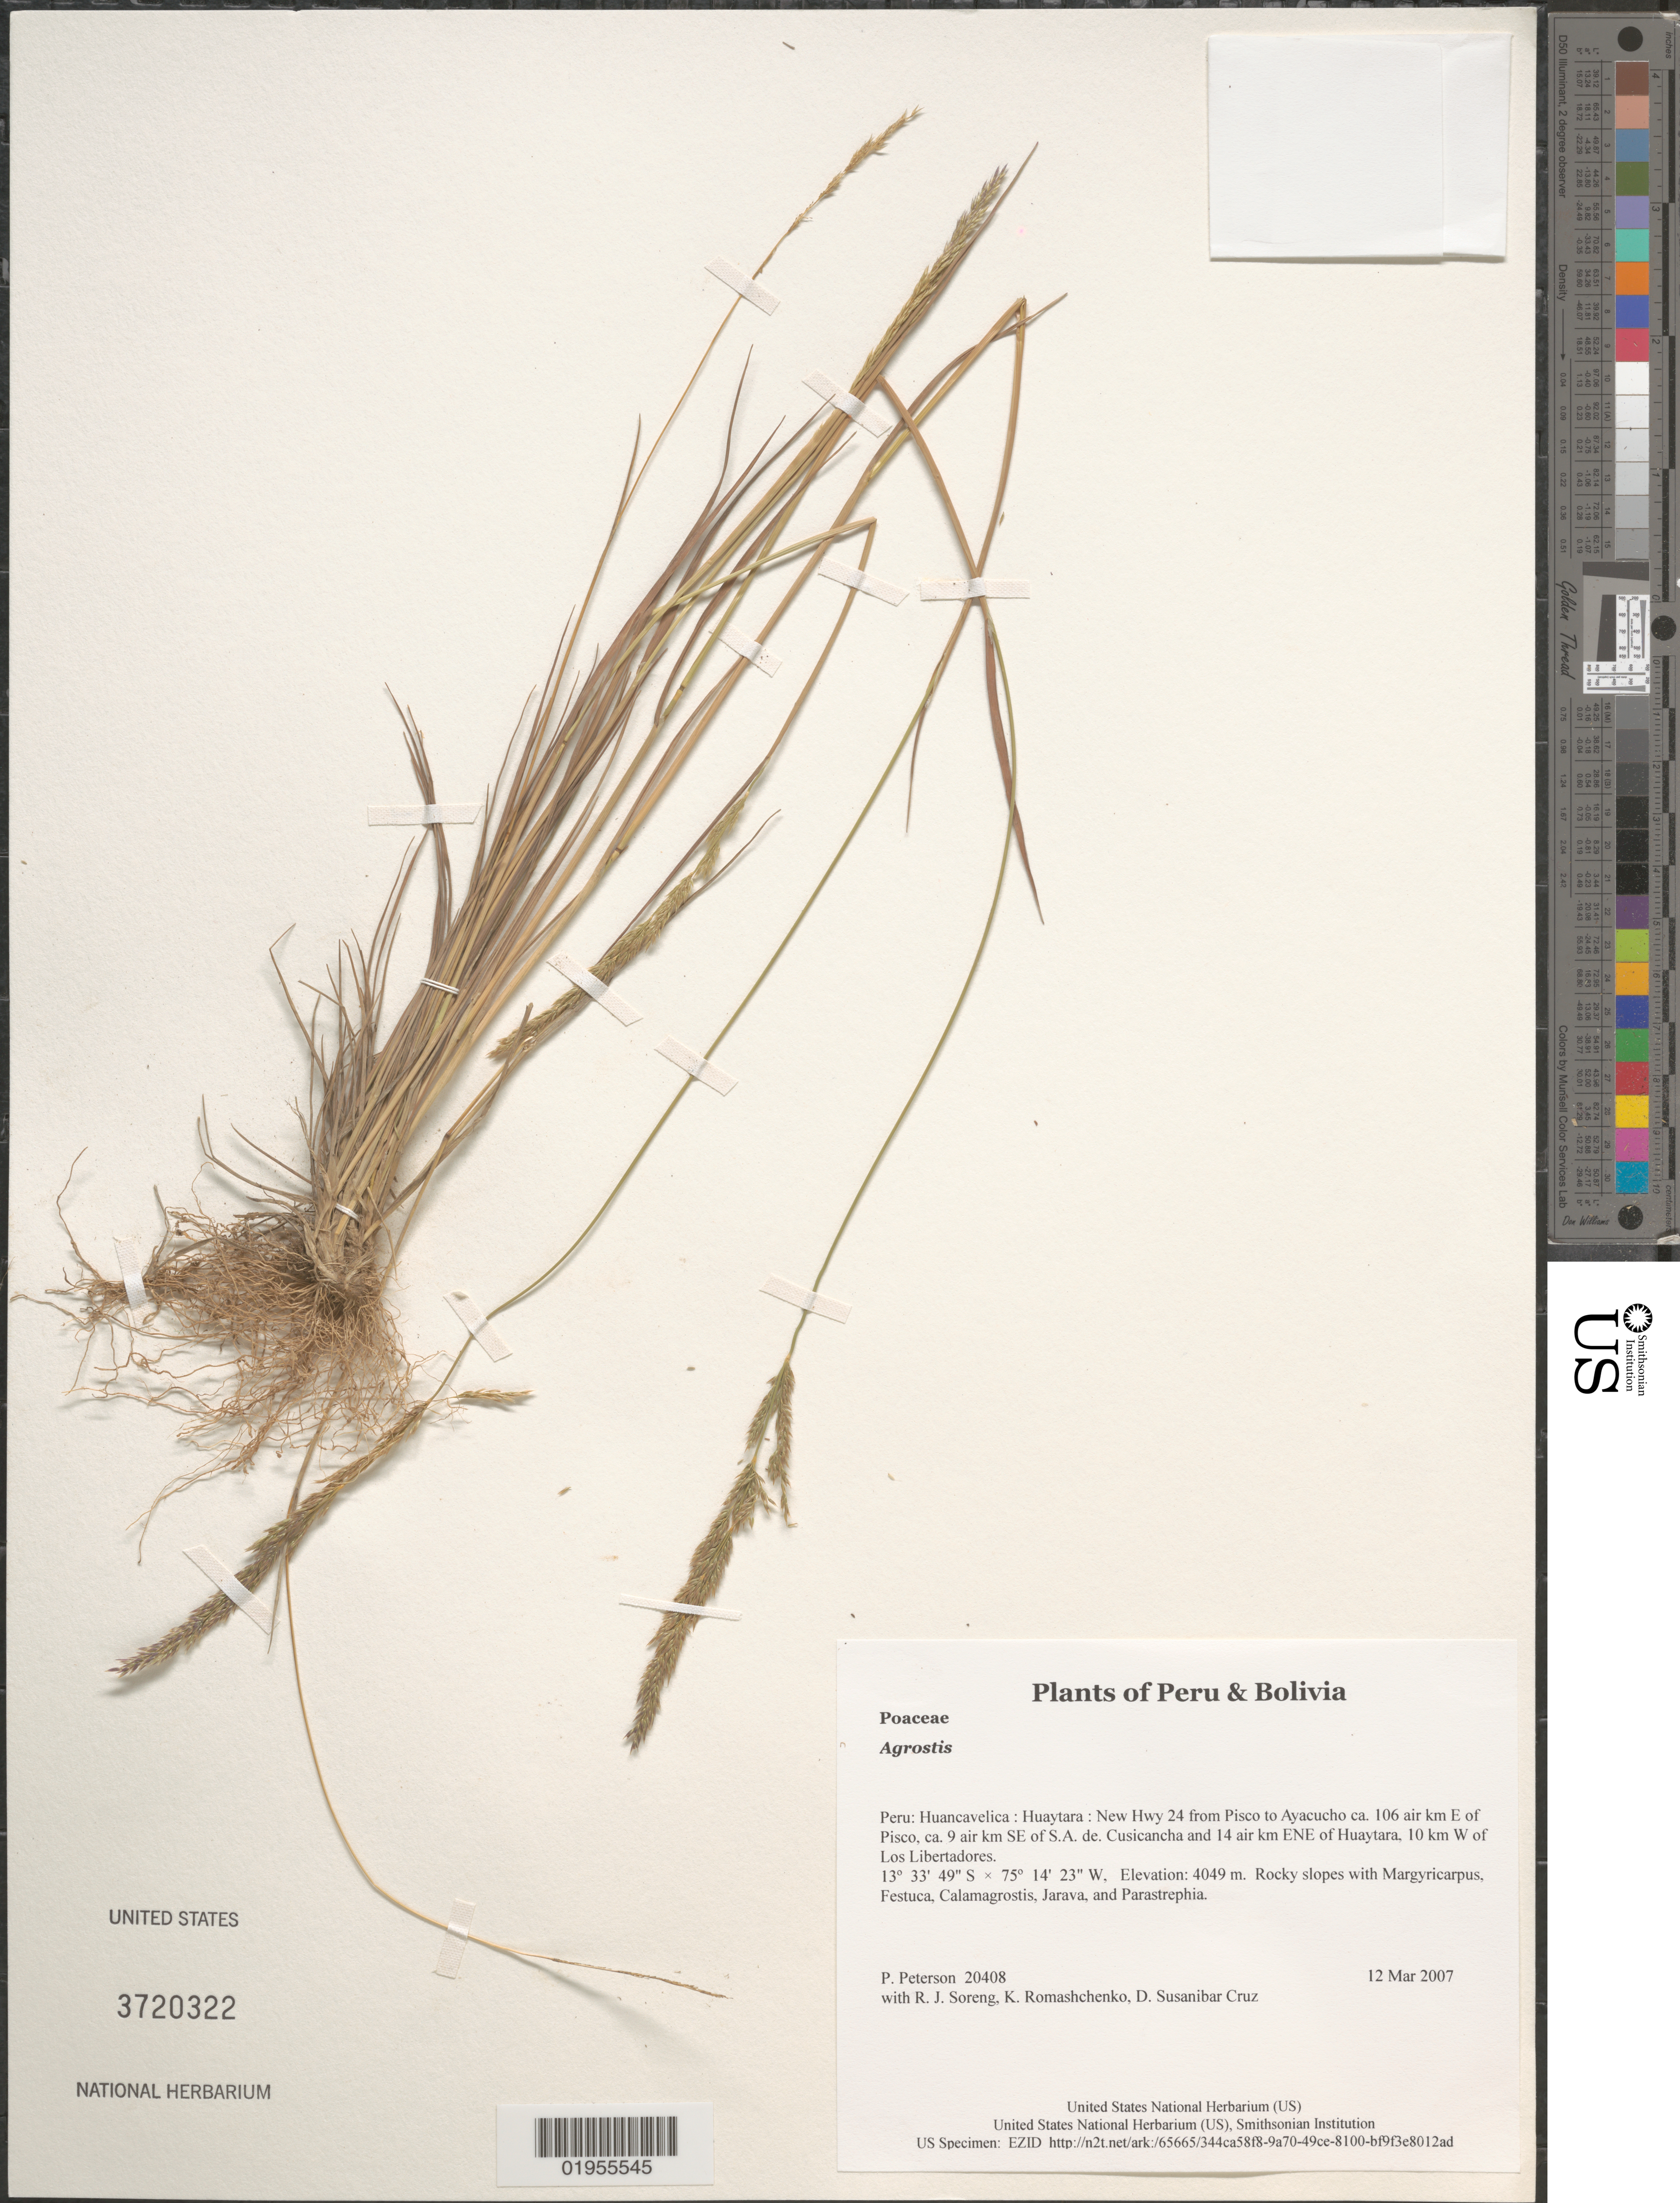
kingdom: Plantae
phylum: Tracheophyta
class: Liliopsida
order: Poales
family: Poaceae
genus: Agrostis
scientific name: Agrostis sp.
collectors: P. M. Peterson, R. J. Soreng, K. Romashchenko & D. Susanibar Cruz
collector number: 20408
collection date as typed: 12 Mar 2007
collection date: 2007-03-12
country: Peru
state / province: Huancavelica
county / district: Huaytara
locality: New Hwy 24 from Pisco to Ayacucho ca. 106 air km E of Pisco, ca. 9 air km SE of S.A. de. Cusicancha and 14 air km ENE of Huaytara, 10 km W of Los Libertadores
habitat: Rocky slopes with Margyricarpus, Festuca, Calamagrostis, Jarava, and Parastrephia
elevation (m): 4049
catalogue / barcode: US 3720322